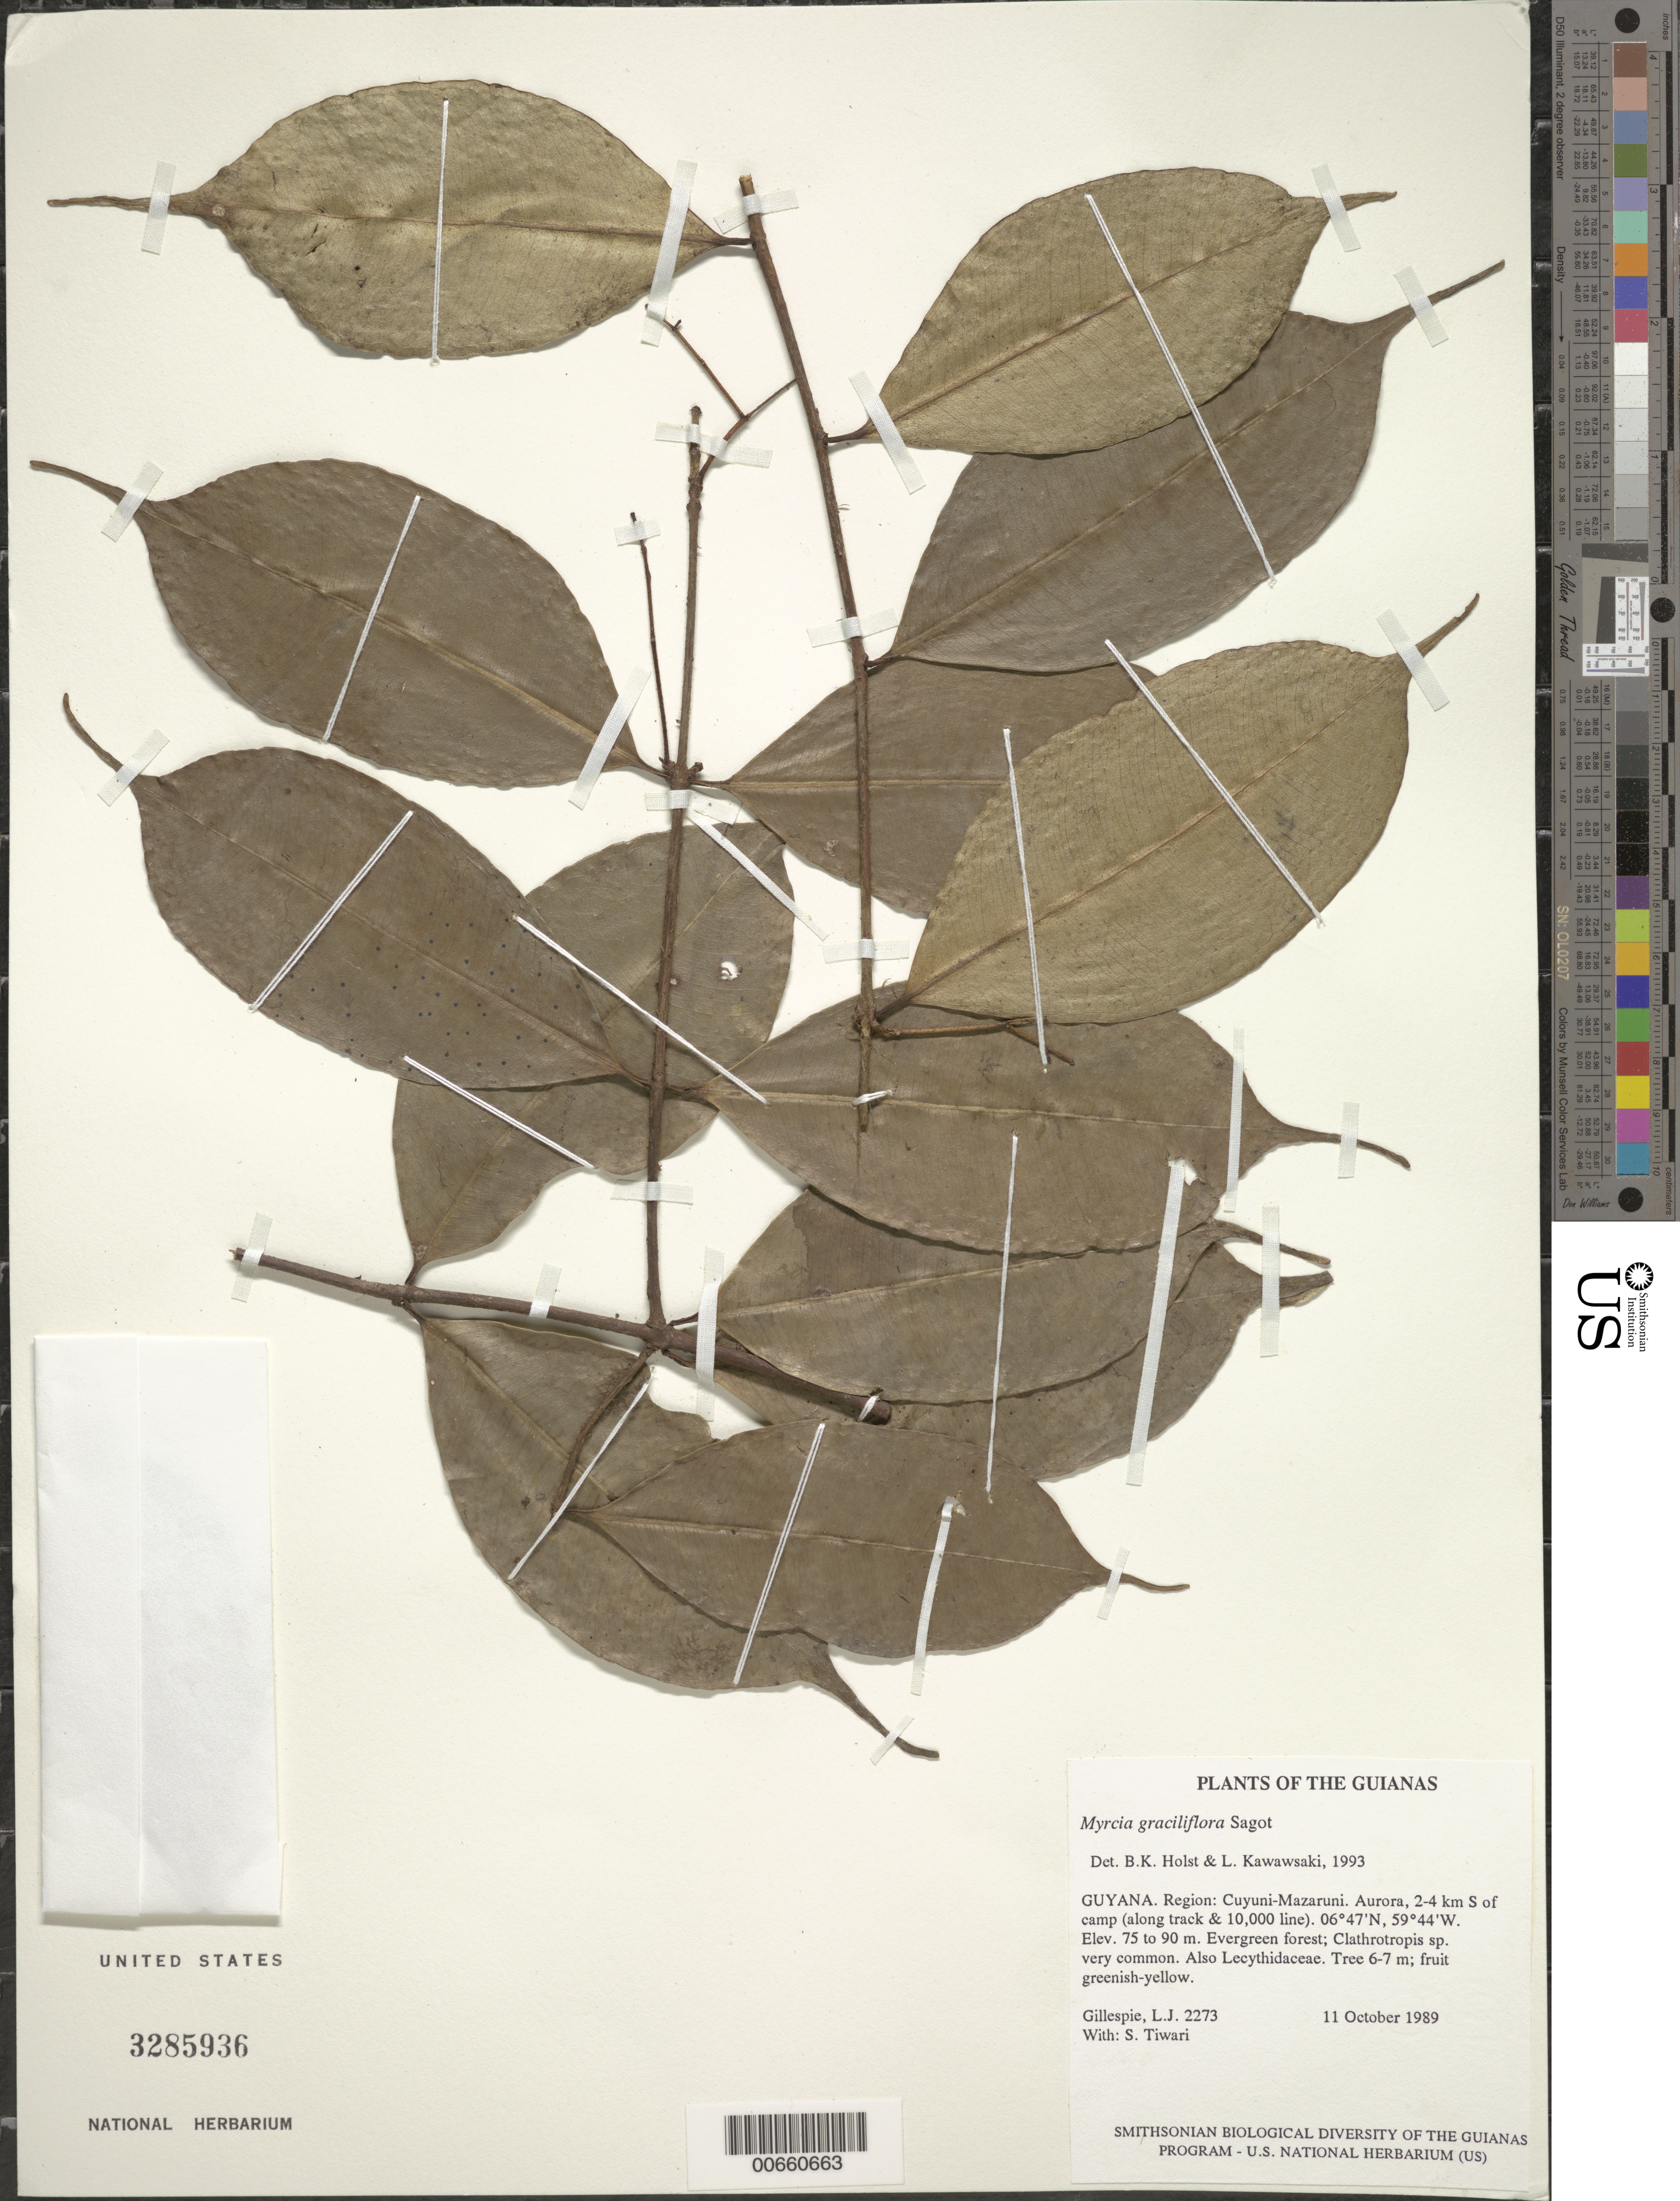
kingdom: Plantae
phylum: Tracheophyta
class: Magnoliopsida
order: Myrtales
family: Myrtaceae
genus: Myrcia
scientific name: Myrcia graciliflora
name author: Sagot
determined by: Holst, Bruce K.; Kawasaki, María L.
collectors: L. J. Gillespie & S. Tiwari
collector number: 2273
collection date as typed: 11 October 1989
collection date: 1989-10-11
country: Guyana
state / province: Cuyuni-Mazaruni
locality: Aurora, 2-4 km S of camp (along track & 10,000 line)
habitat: Evergreen forest; Clathrotropis sp. very common. Also Lecythidaceae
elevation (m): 75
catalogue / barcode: US 3285936